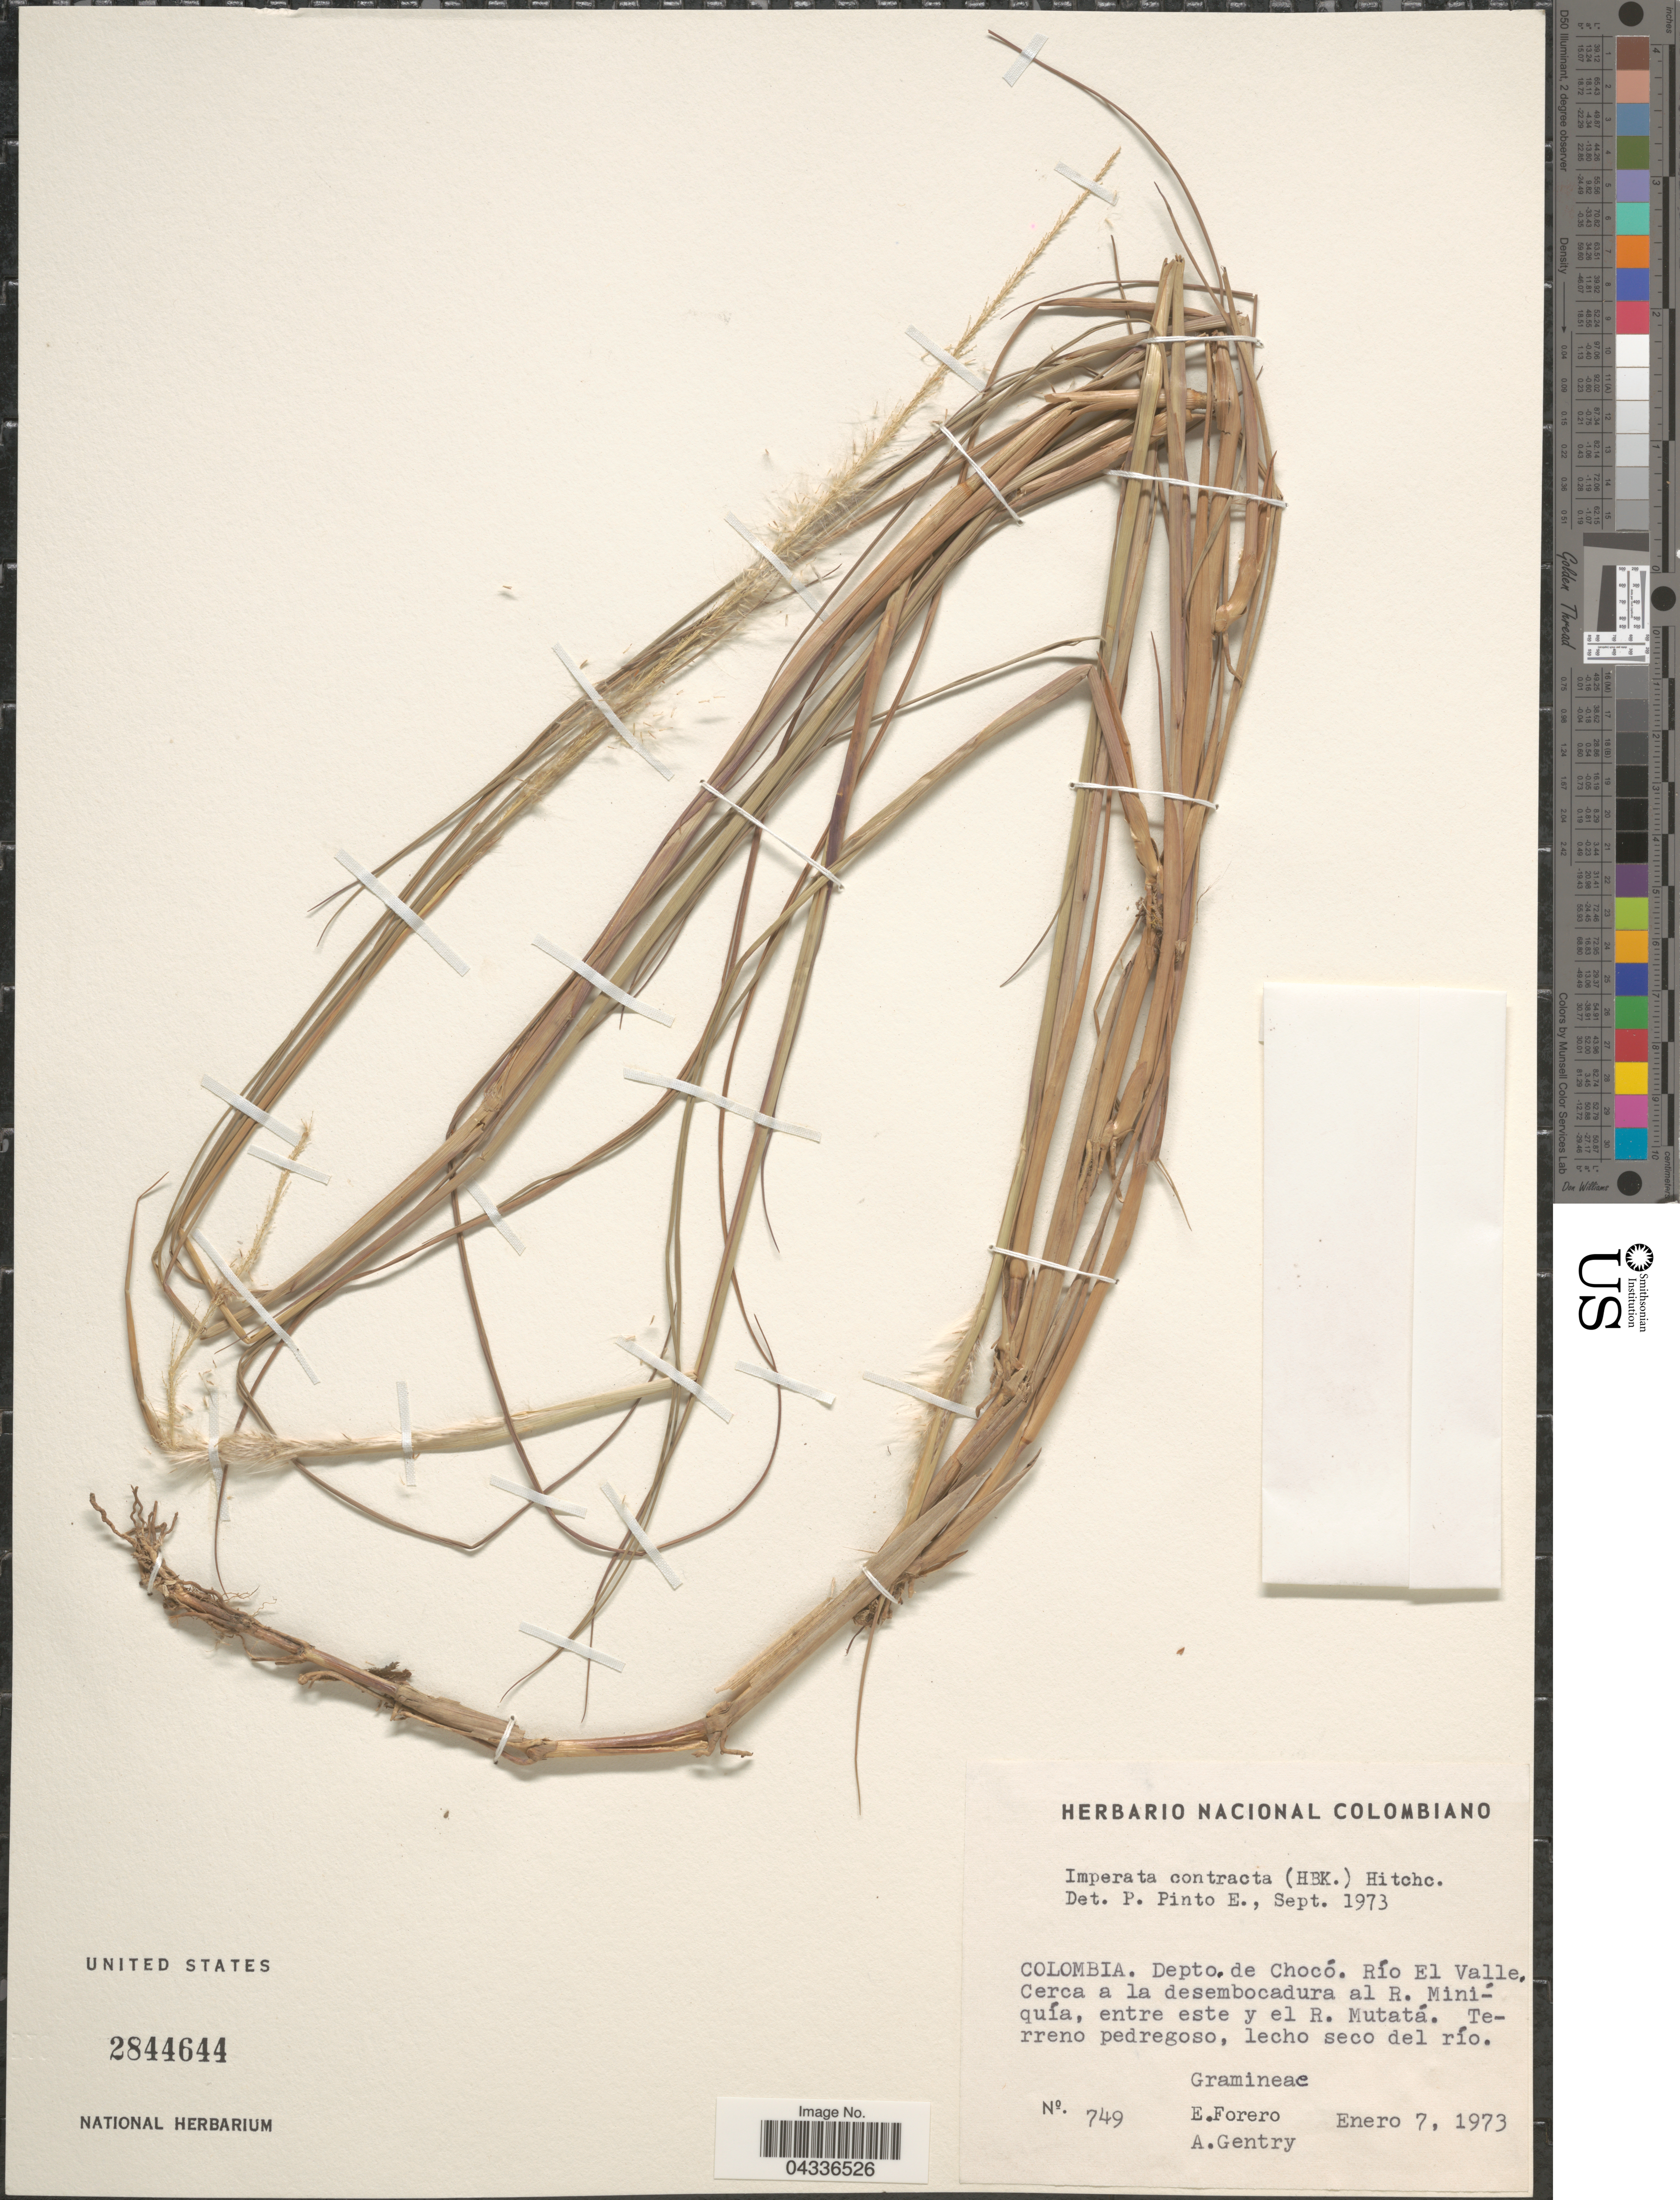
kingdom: Plantae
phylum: Tracheophyta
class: Liliopsida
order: Poales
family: Poaceae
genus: Imperata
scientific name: Imperata contracta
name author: (Kunth) Hitchc.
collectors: E. Forero & A. H. Gentry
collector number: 749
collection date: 1973-01-07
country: Colombia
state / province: Chocó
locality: Depto. de Chocó. Río El Valle, Cerca a la desembocadura al R. Miniquía, entre este y el R. Mutatá. Terreno pedregoso, lecho seco del río.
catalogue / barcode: US 2844644